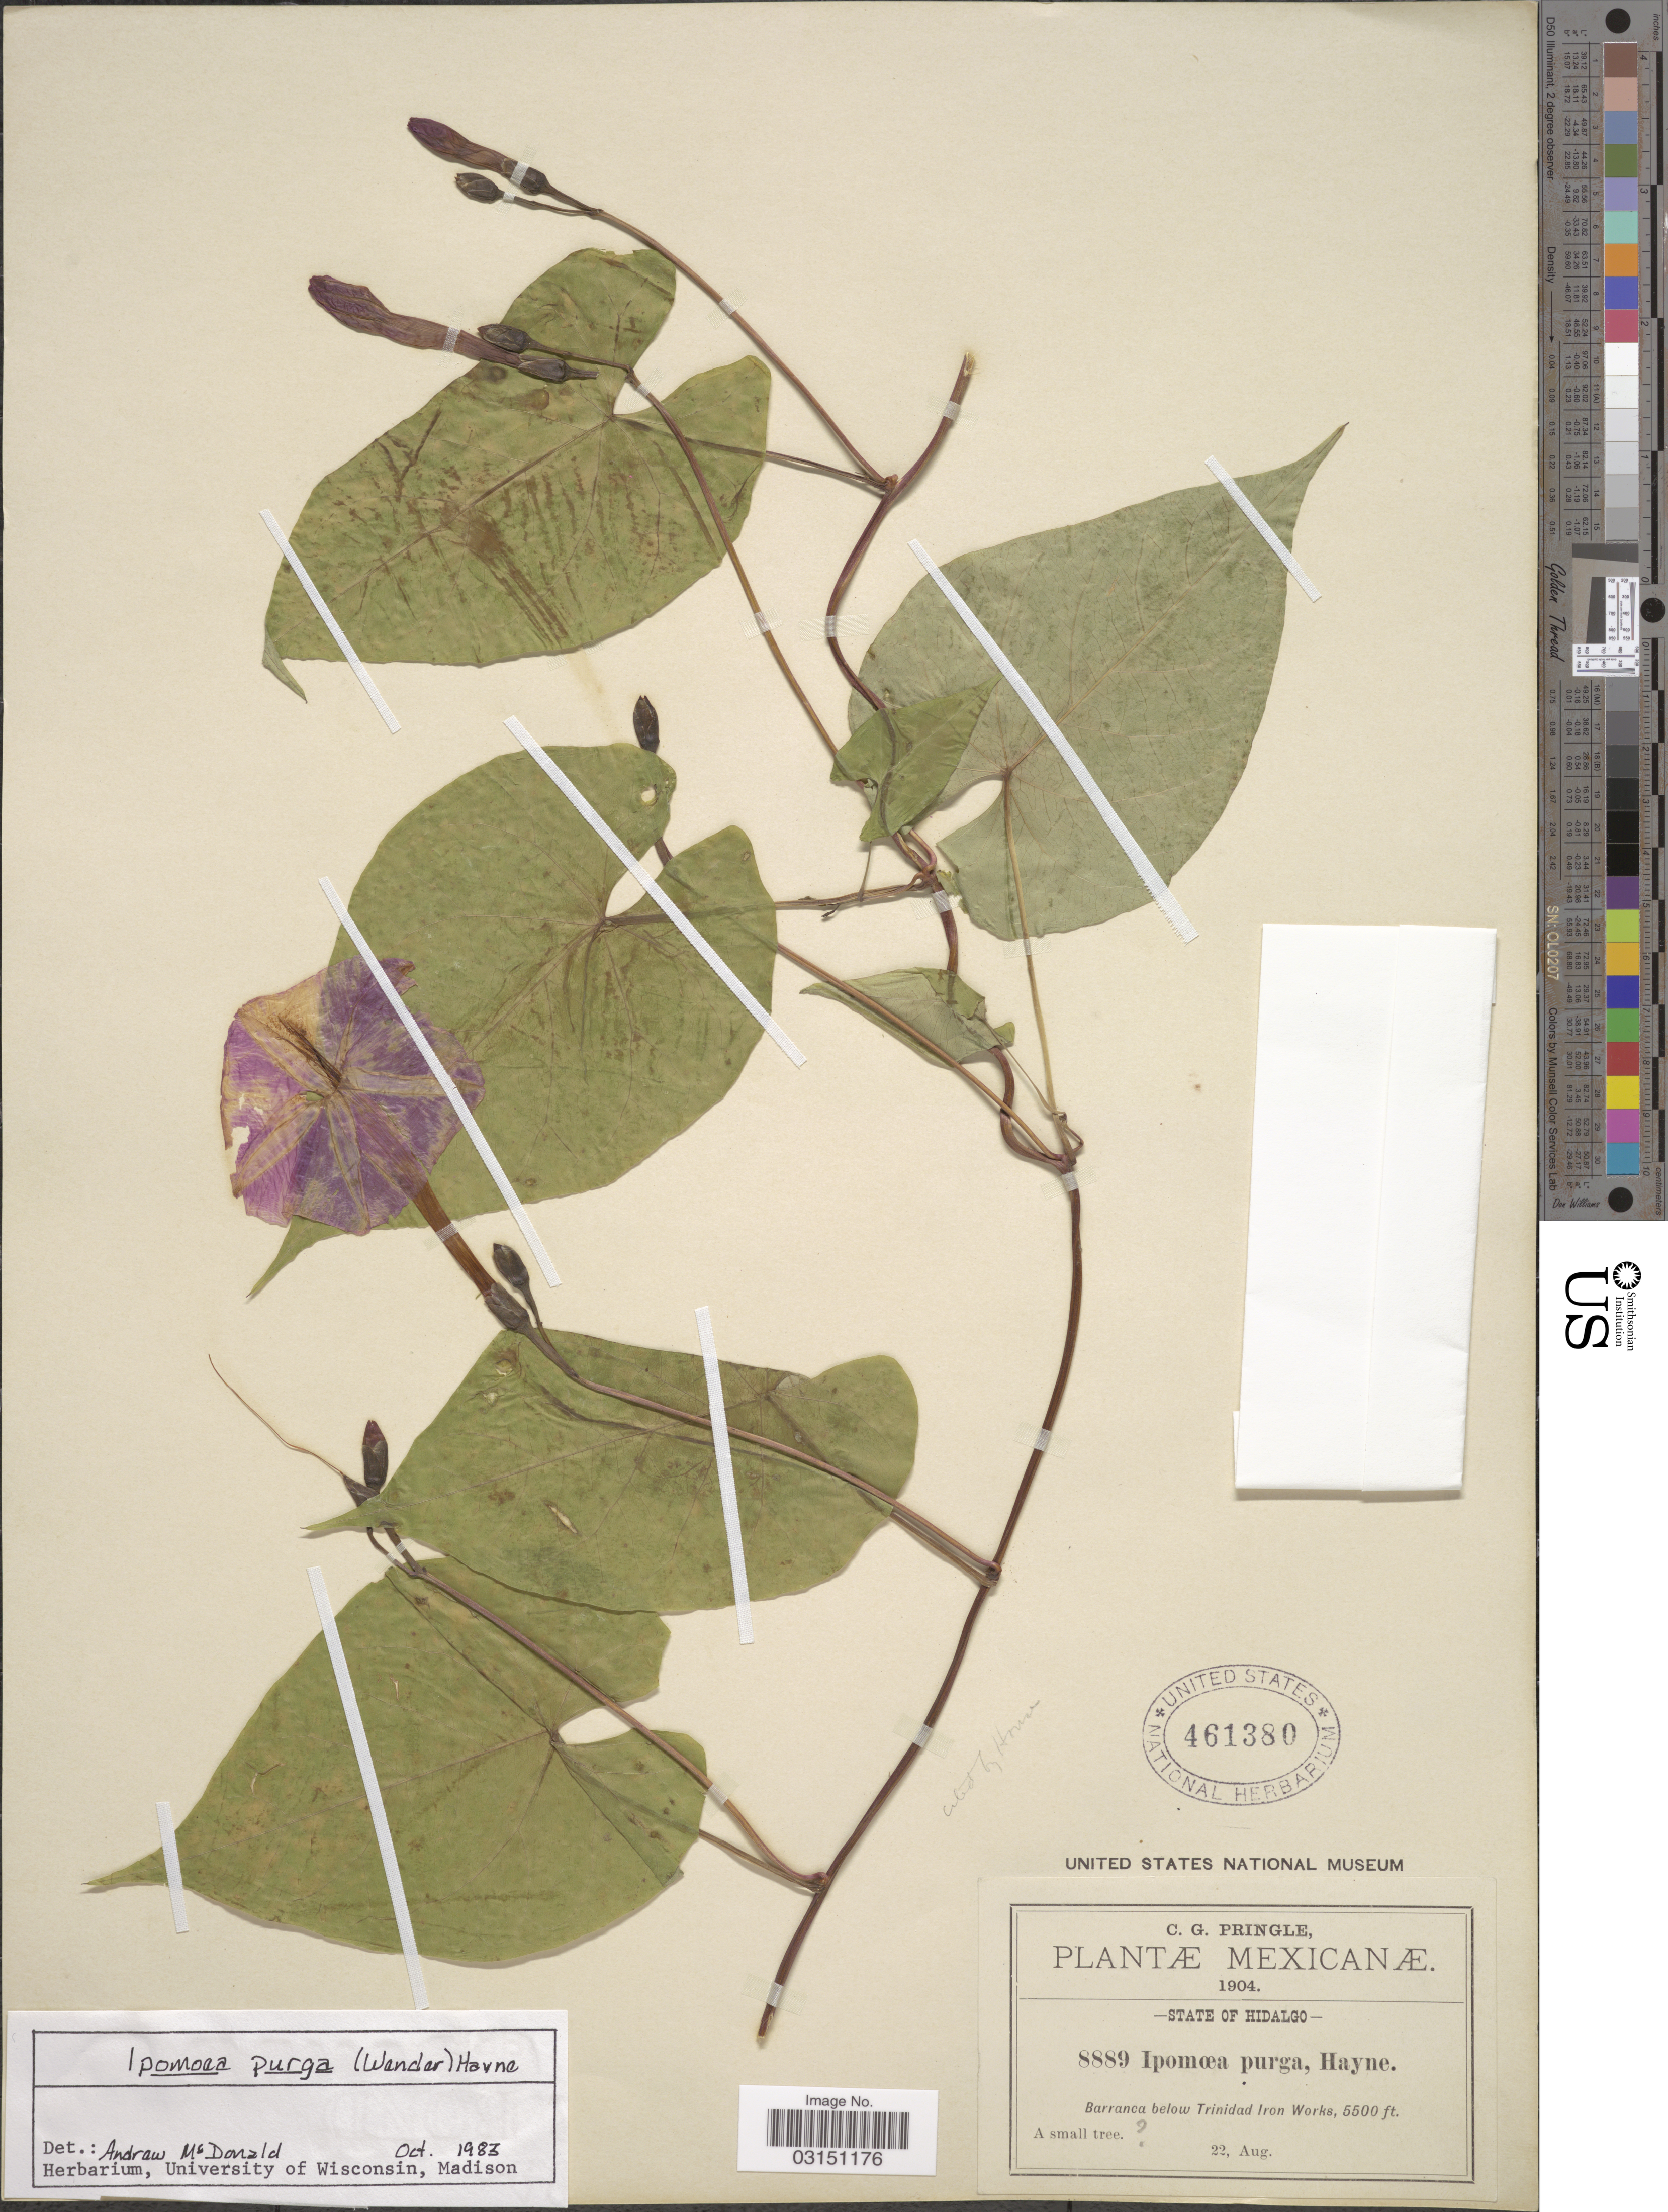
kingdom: Plantae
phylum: Tracheophyta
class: Magnoliopsida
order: Solanales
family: Convolvulaceae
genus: Ipomoea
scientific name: Ipomoea purga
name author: (Wender.) Hayne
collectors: C. G. Pringle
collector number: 8889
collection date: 1904-08-22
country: Mexico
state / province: Hidalgo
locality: Barranca below Trinidad Iron Works.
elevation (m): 1676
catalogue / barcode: US 461380